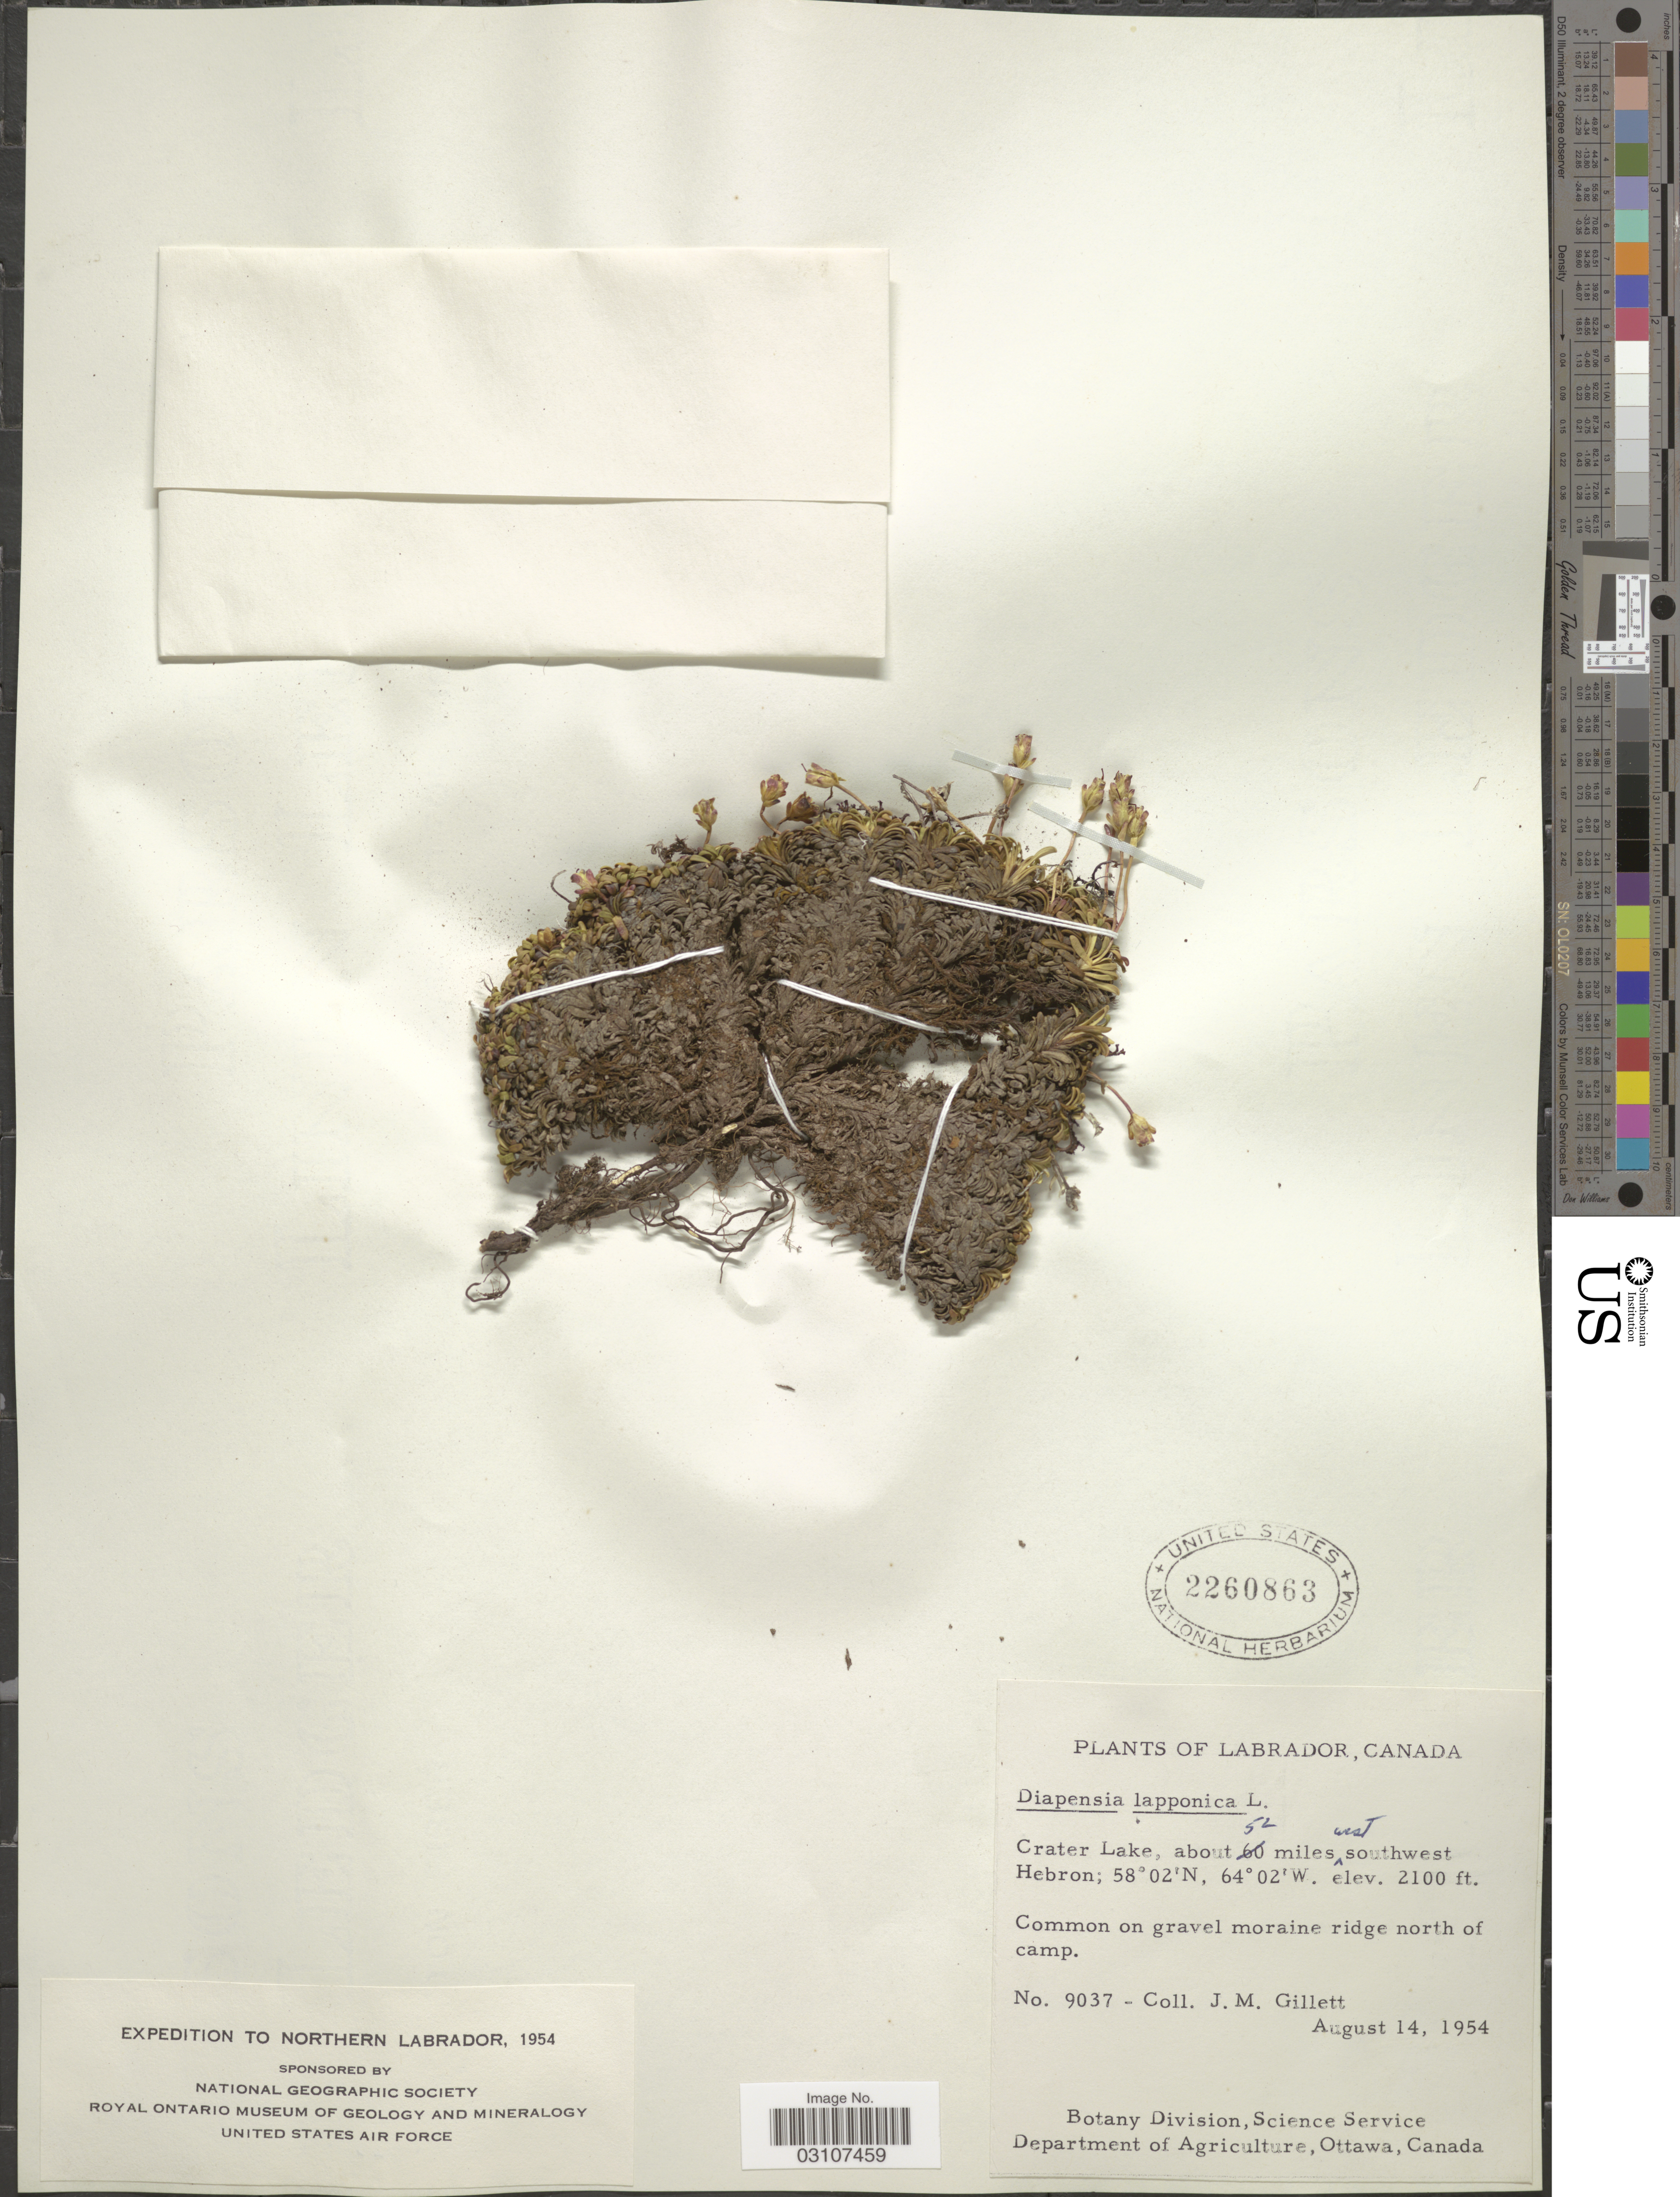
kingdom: Plantae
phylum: Tracheophyta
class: Magnoliopsida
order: Ericales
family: Diapensiaceae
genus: Diapensia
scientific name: Diapensia lapponica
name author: L.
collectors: J. M. Gillett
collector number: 9037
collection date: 1954-08-14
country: Canada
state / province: Newfoundland and Labrador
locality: Labrador. Crater Lake, about 52 miles west southwest Hebron.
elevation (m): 640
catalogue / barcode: US 2260863